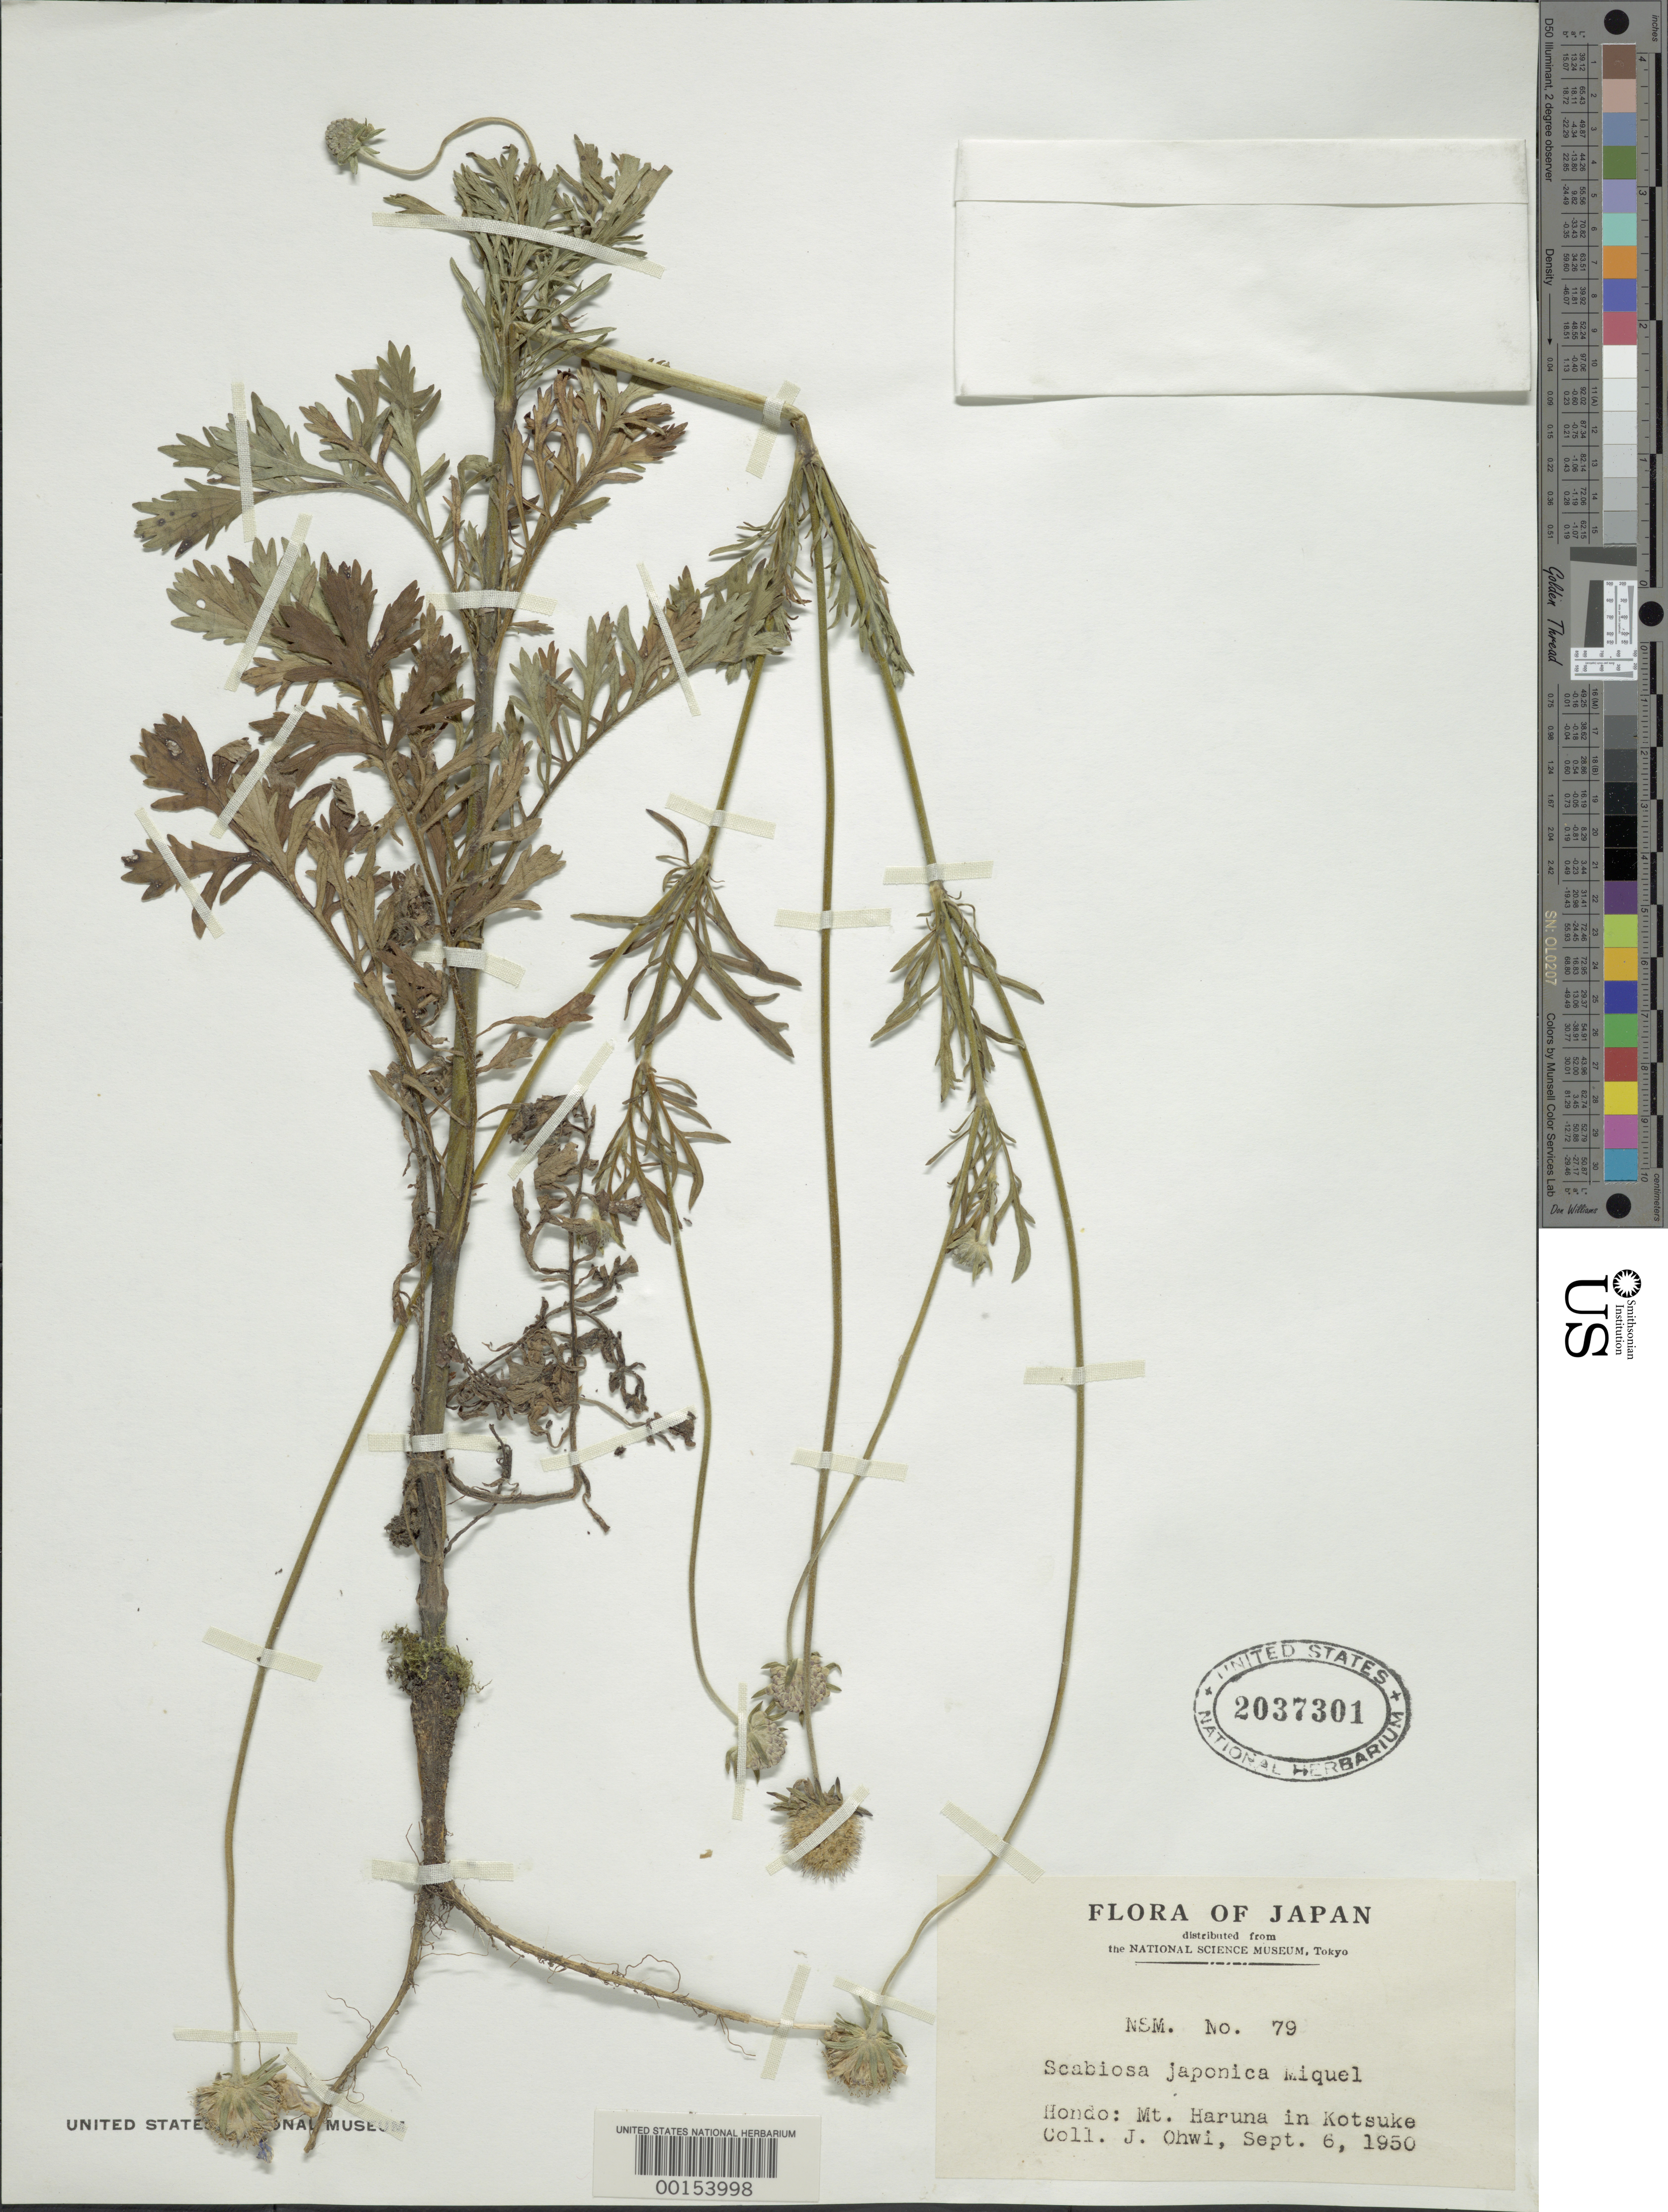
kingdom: Plantae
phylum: Tracheophyta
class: Magnoliopsida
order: Dipsacales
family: Caprifoliaceae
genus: Scabiosa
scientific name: Scabiosa japonica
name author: Miq.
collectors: J. Ohwi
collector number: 79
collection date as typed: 06 Sep 1950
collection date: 1950-09-06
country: Japan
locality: Hondo, Mt. Haruna in Kotsuke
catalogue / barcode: US 2037301